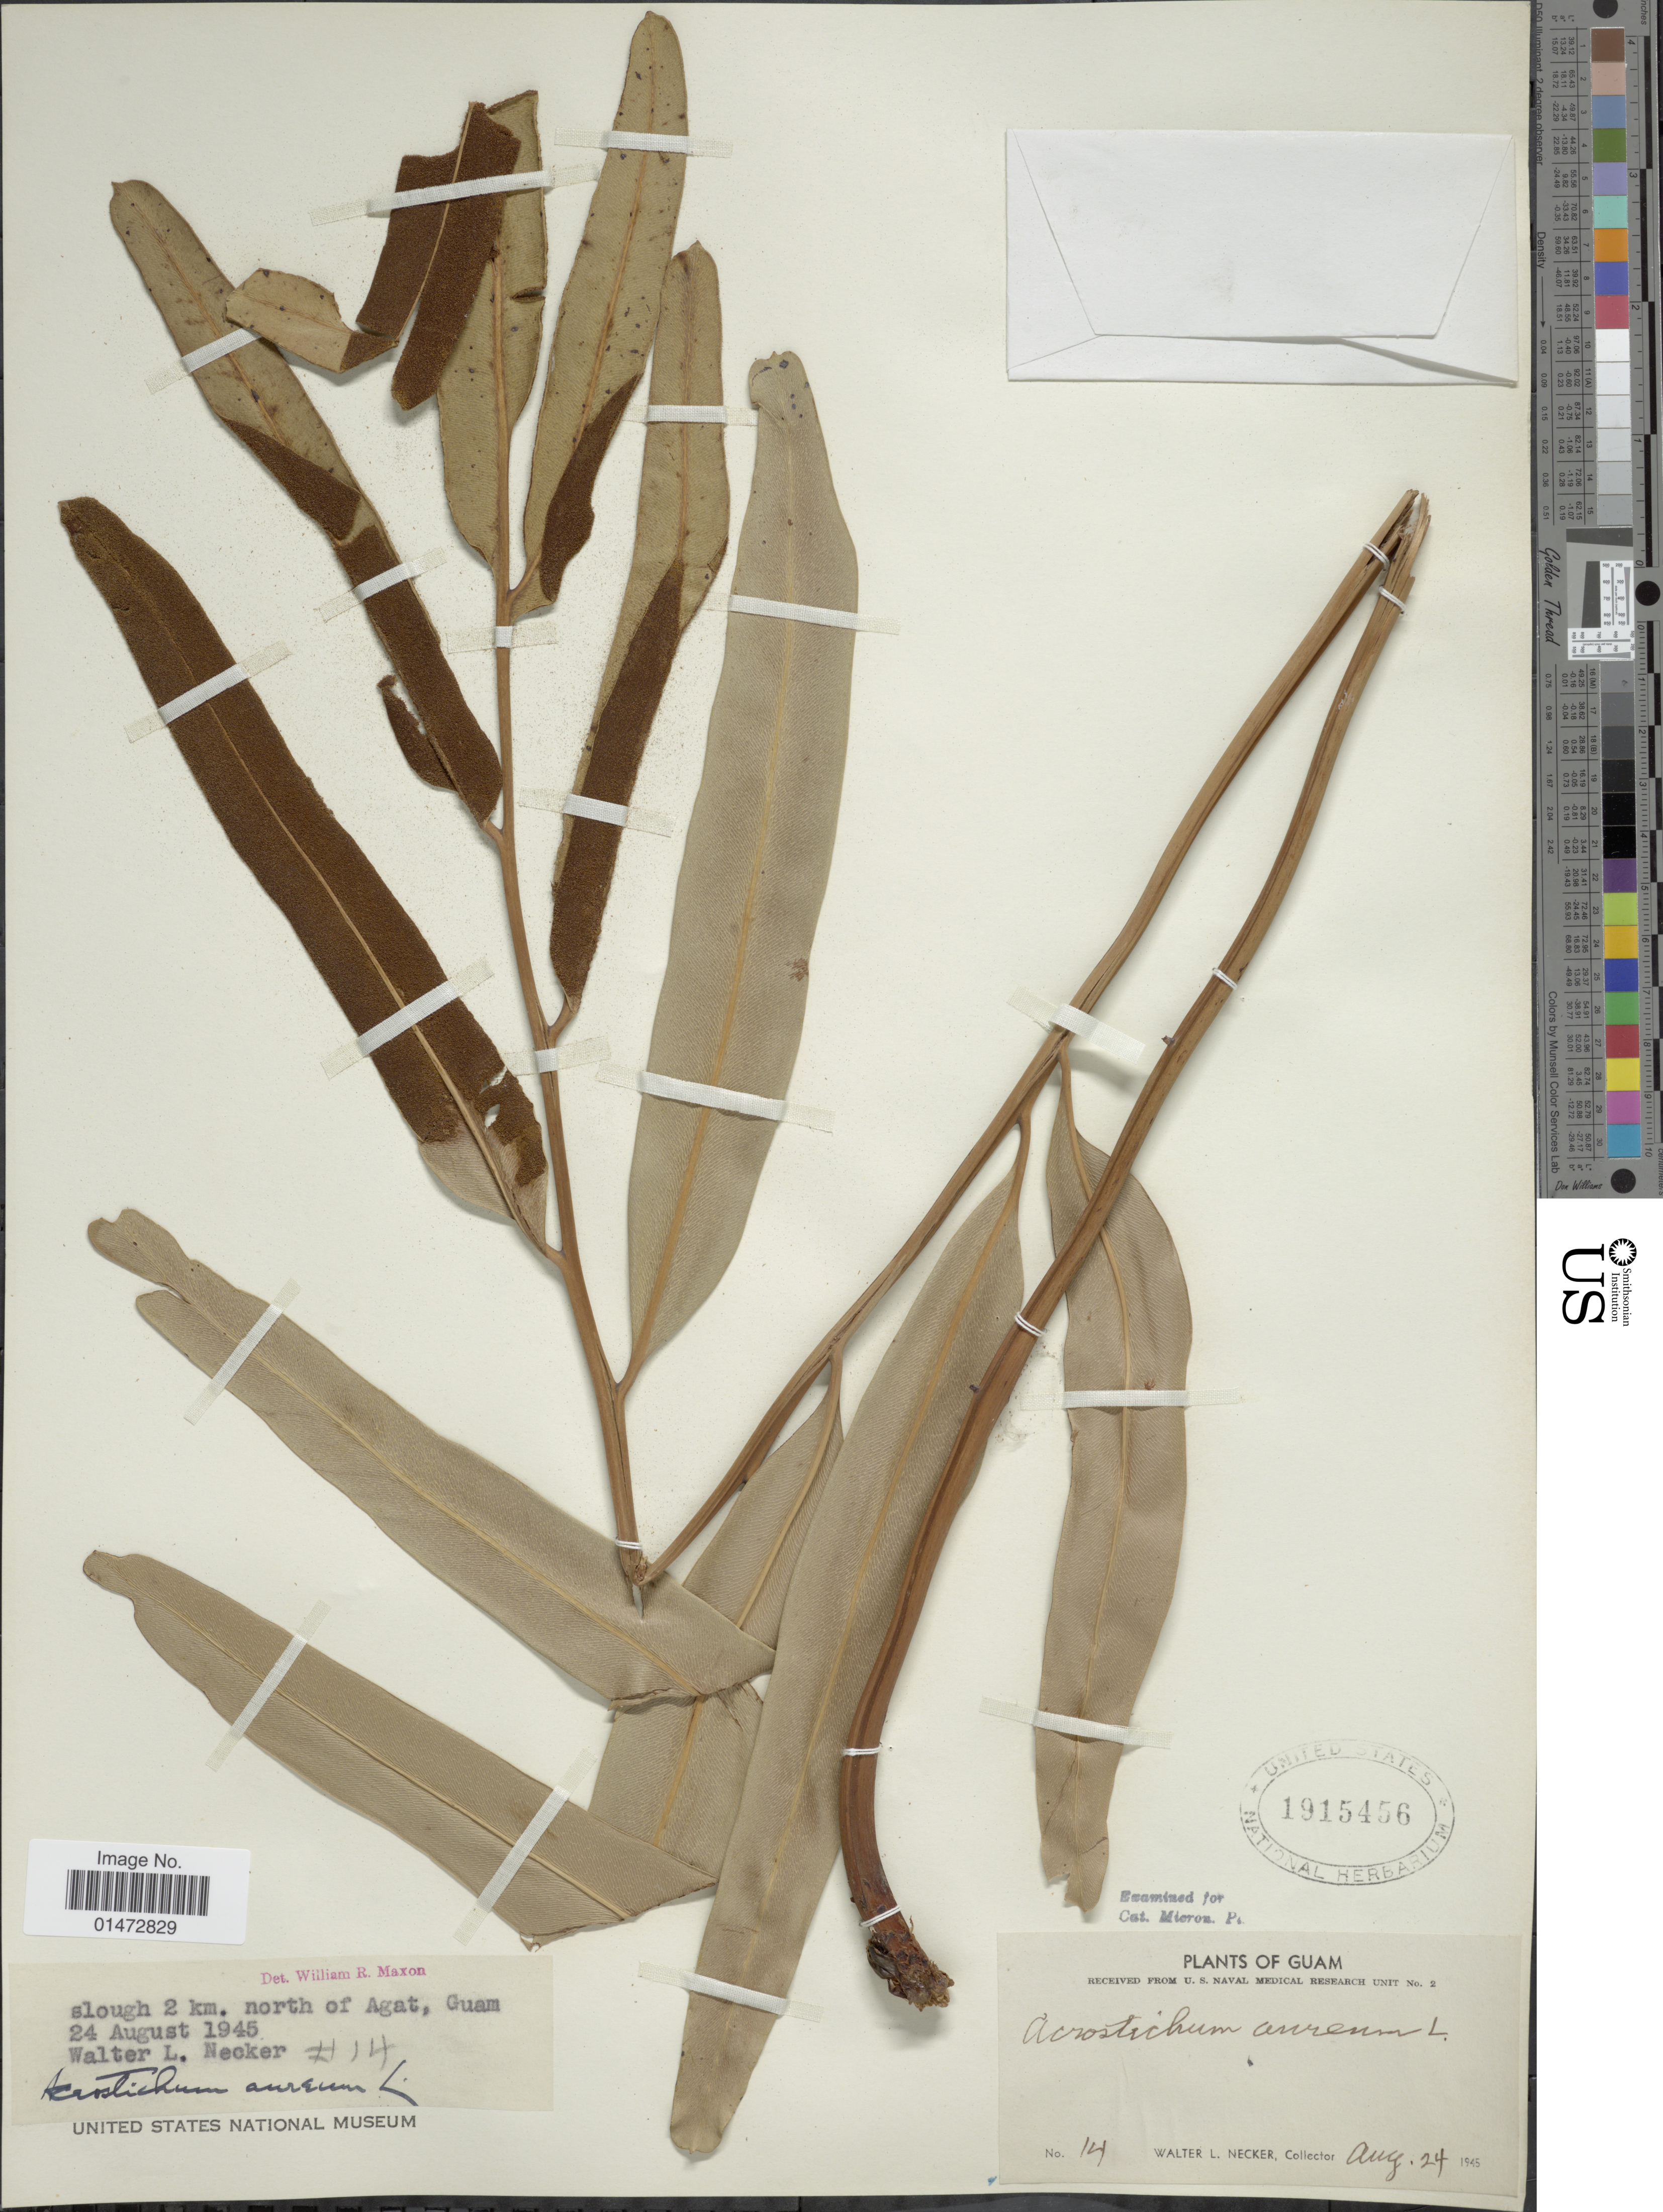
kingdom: Plantae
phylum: Tracheophyta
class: Polypodiopsida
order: Polypodiales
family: Pteridaceae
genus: Acrostichum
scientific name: Acrostichum aureum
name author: L.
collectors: W. L. Necker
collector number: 14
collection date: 1945-08-24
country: Guam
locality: Slough 2 km. north of Agat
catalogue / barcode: US 1915456